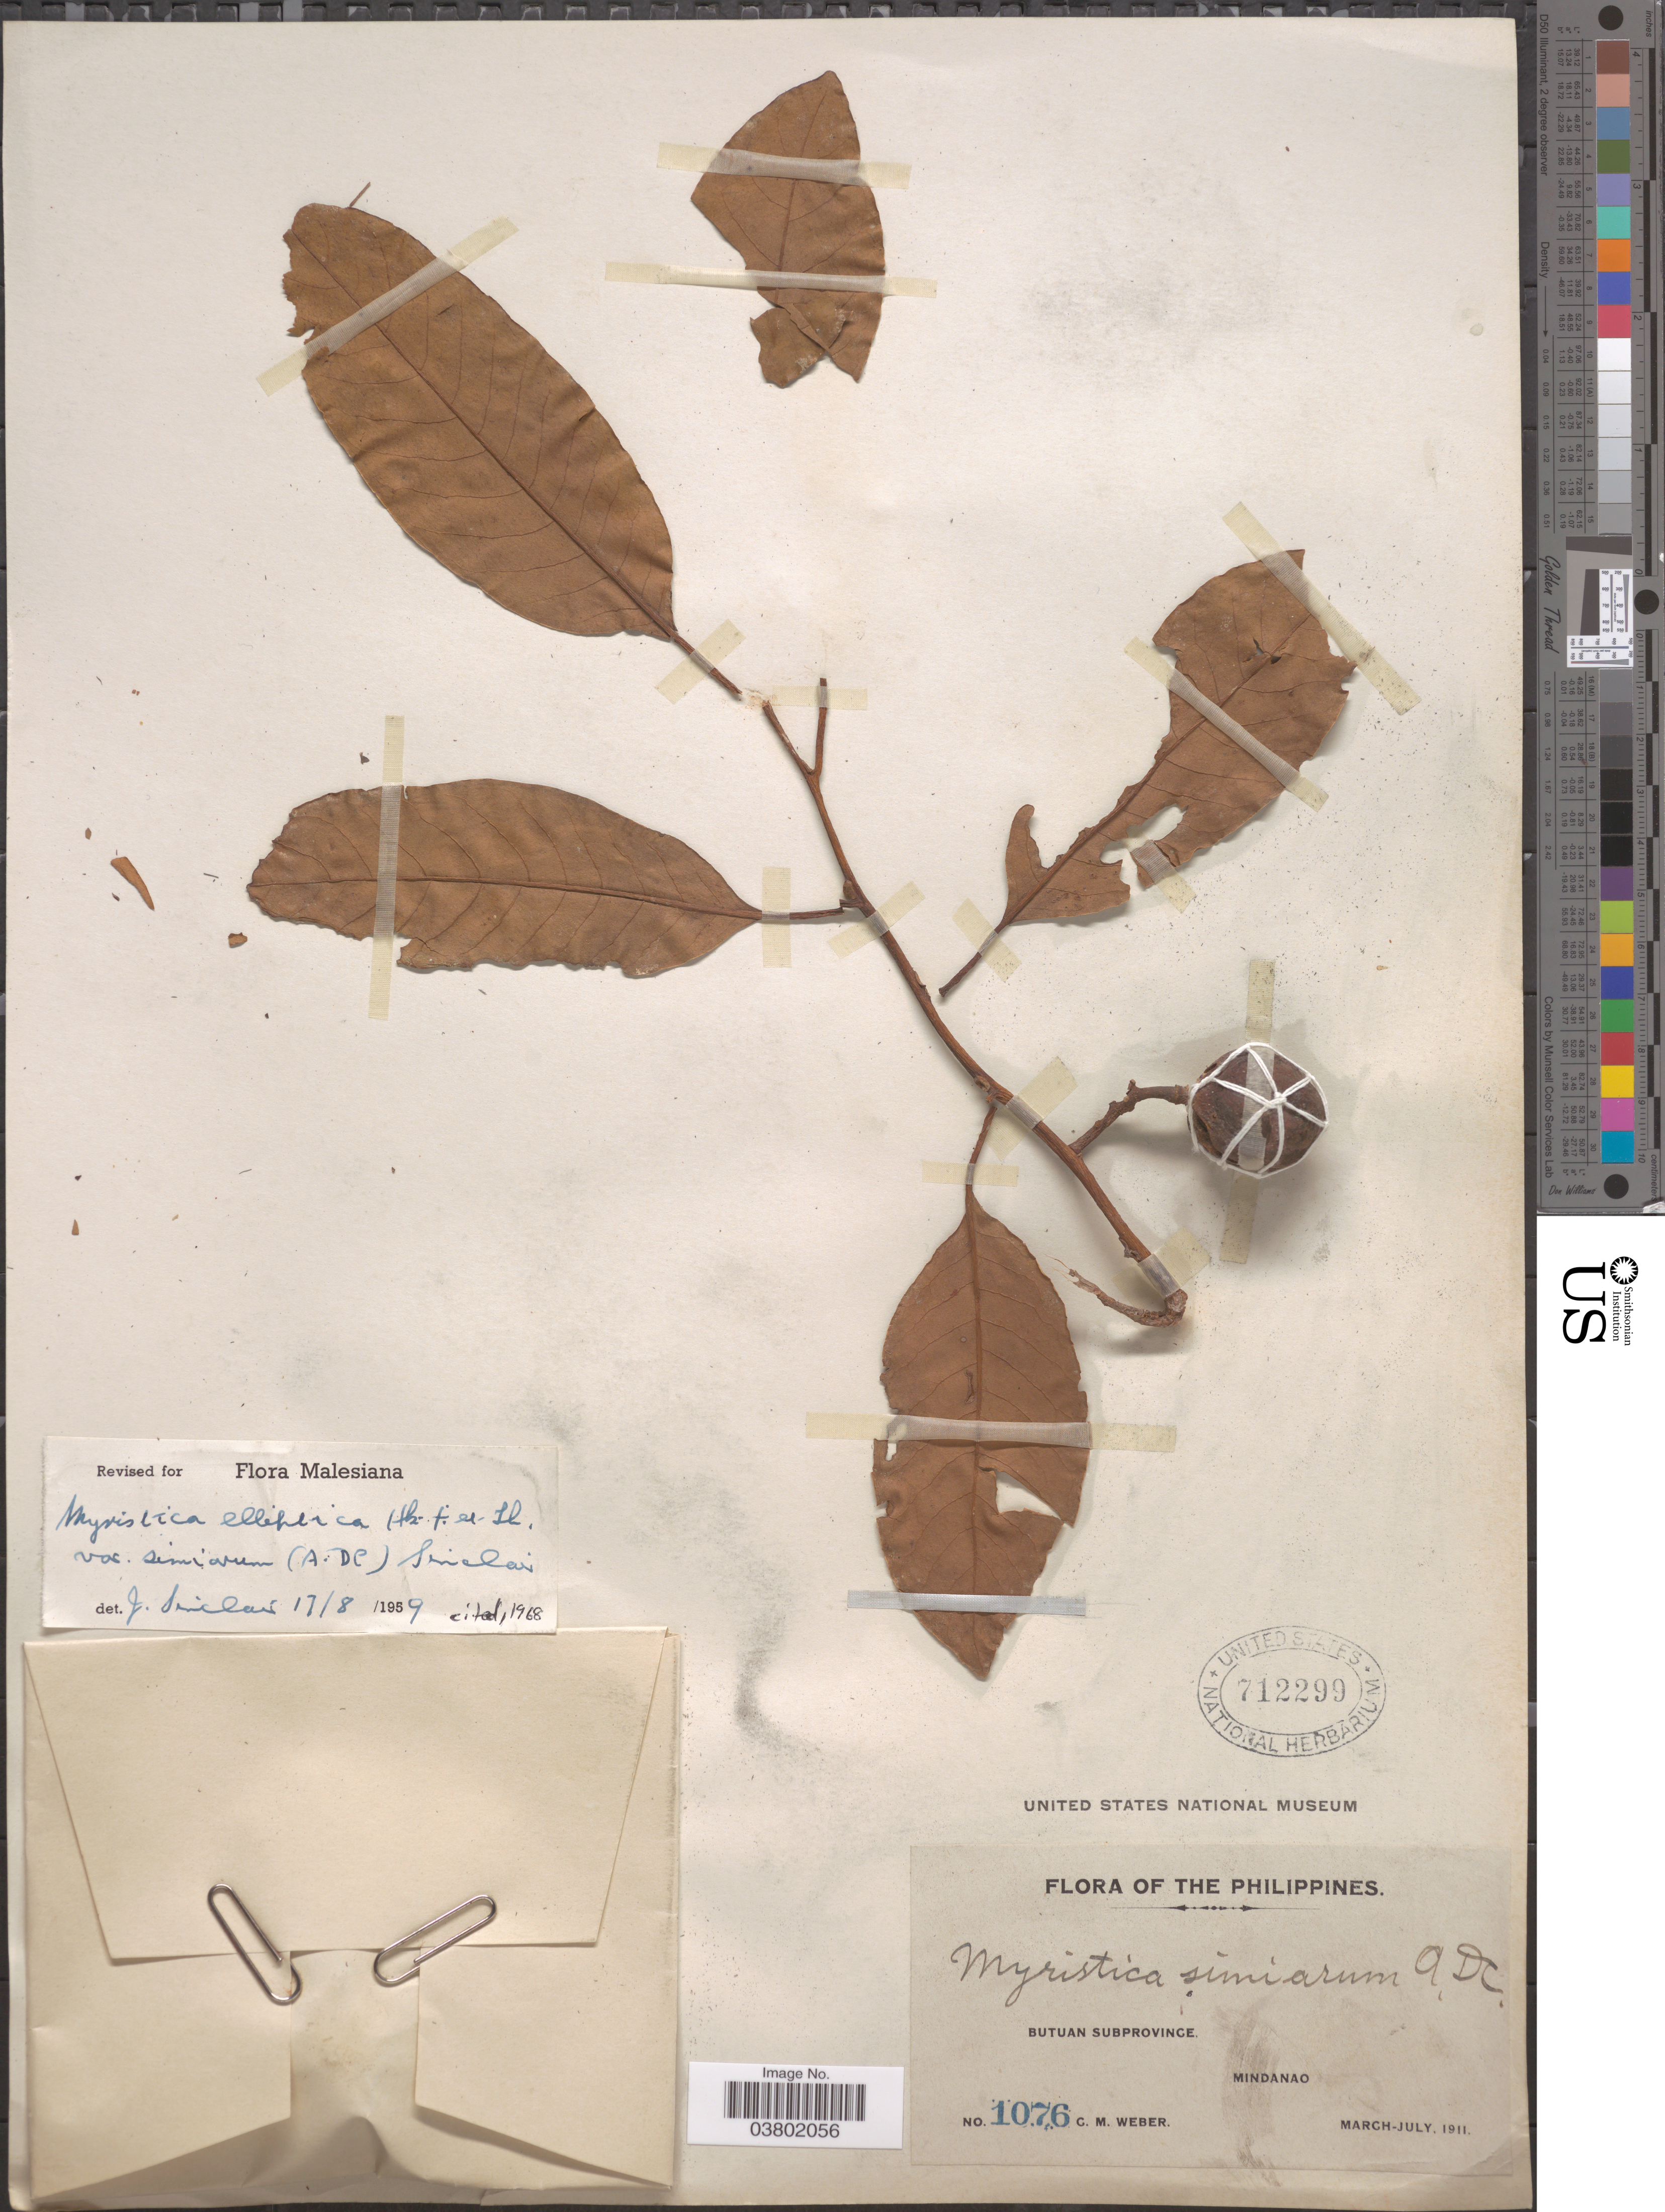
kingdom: Plantae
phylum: Tracheophyta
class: Magnoliopsida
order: Magnoliales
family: Myristicaceae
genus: Myristica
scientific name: Myristica elliptica var. simiarum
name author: (A. DC.) J. Sinclair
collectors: C. M. Weber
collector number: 1076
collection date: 1911-03/1911-07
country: Philippines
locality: Butuan Subprovince. Mindanao.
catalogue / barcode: US 712299